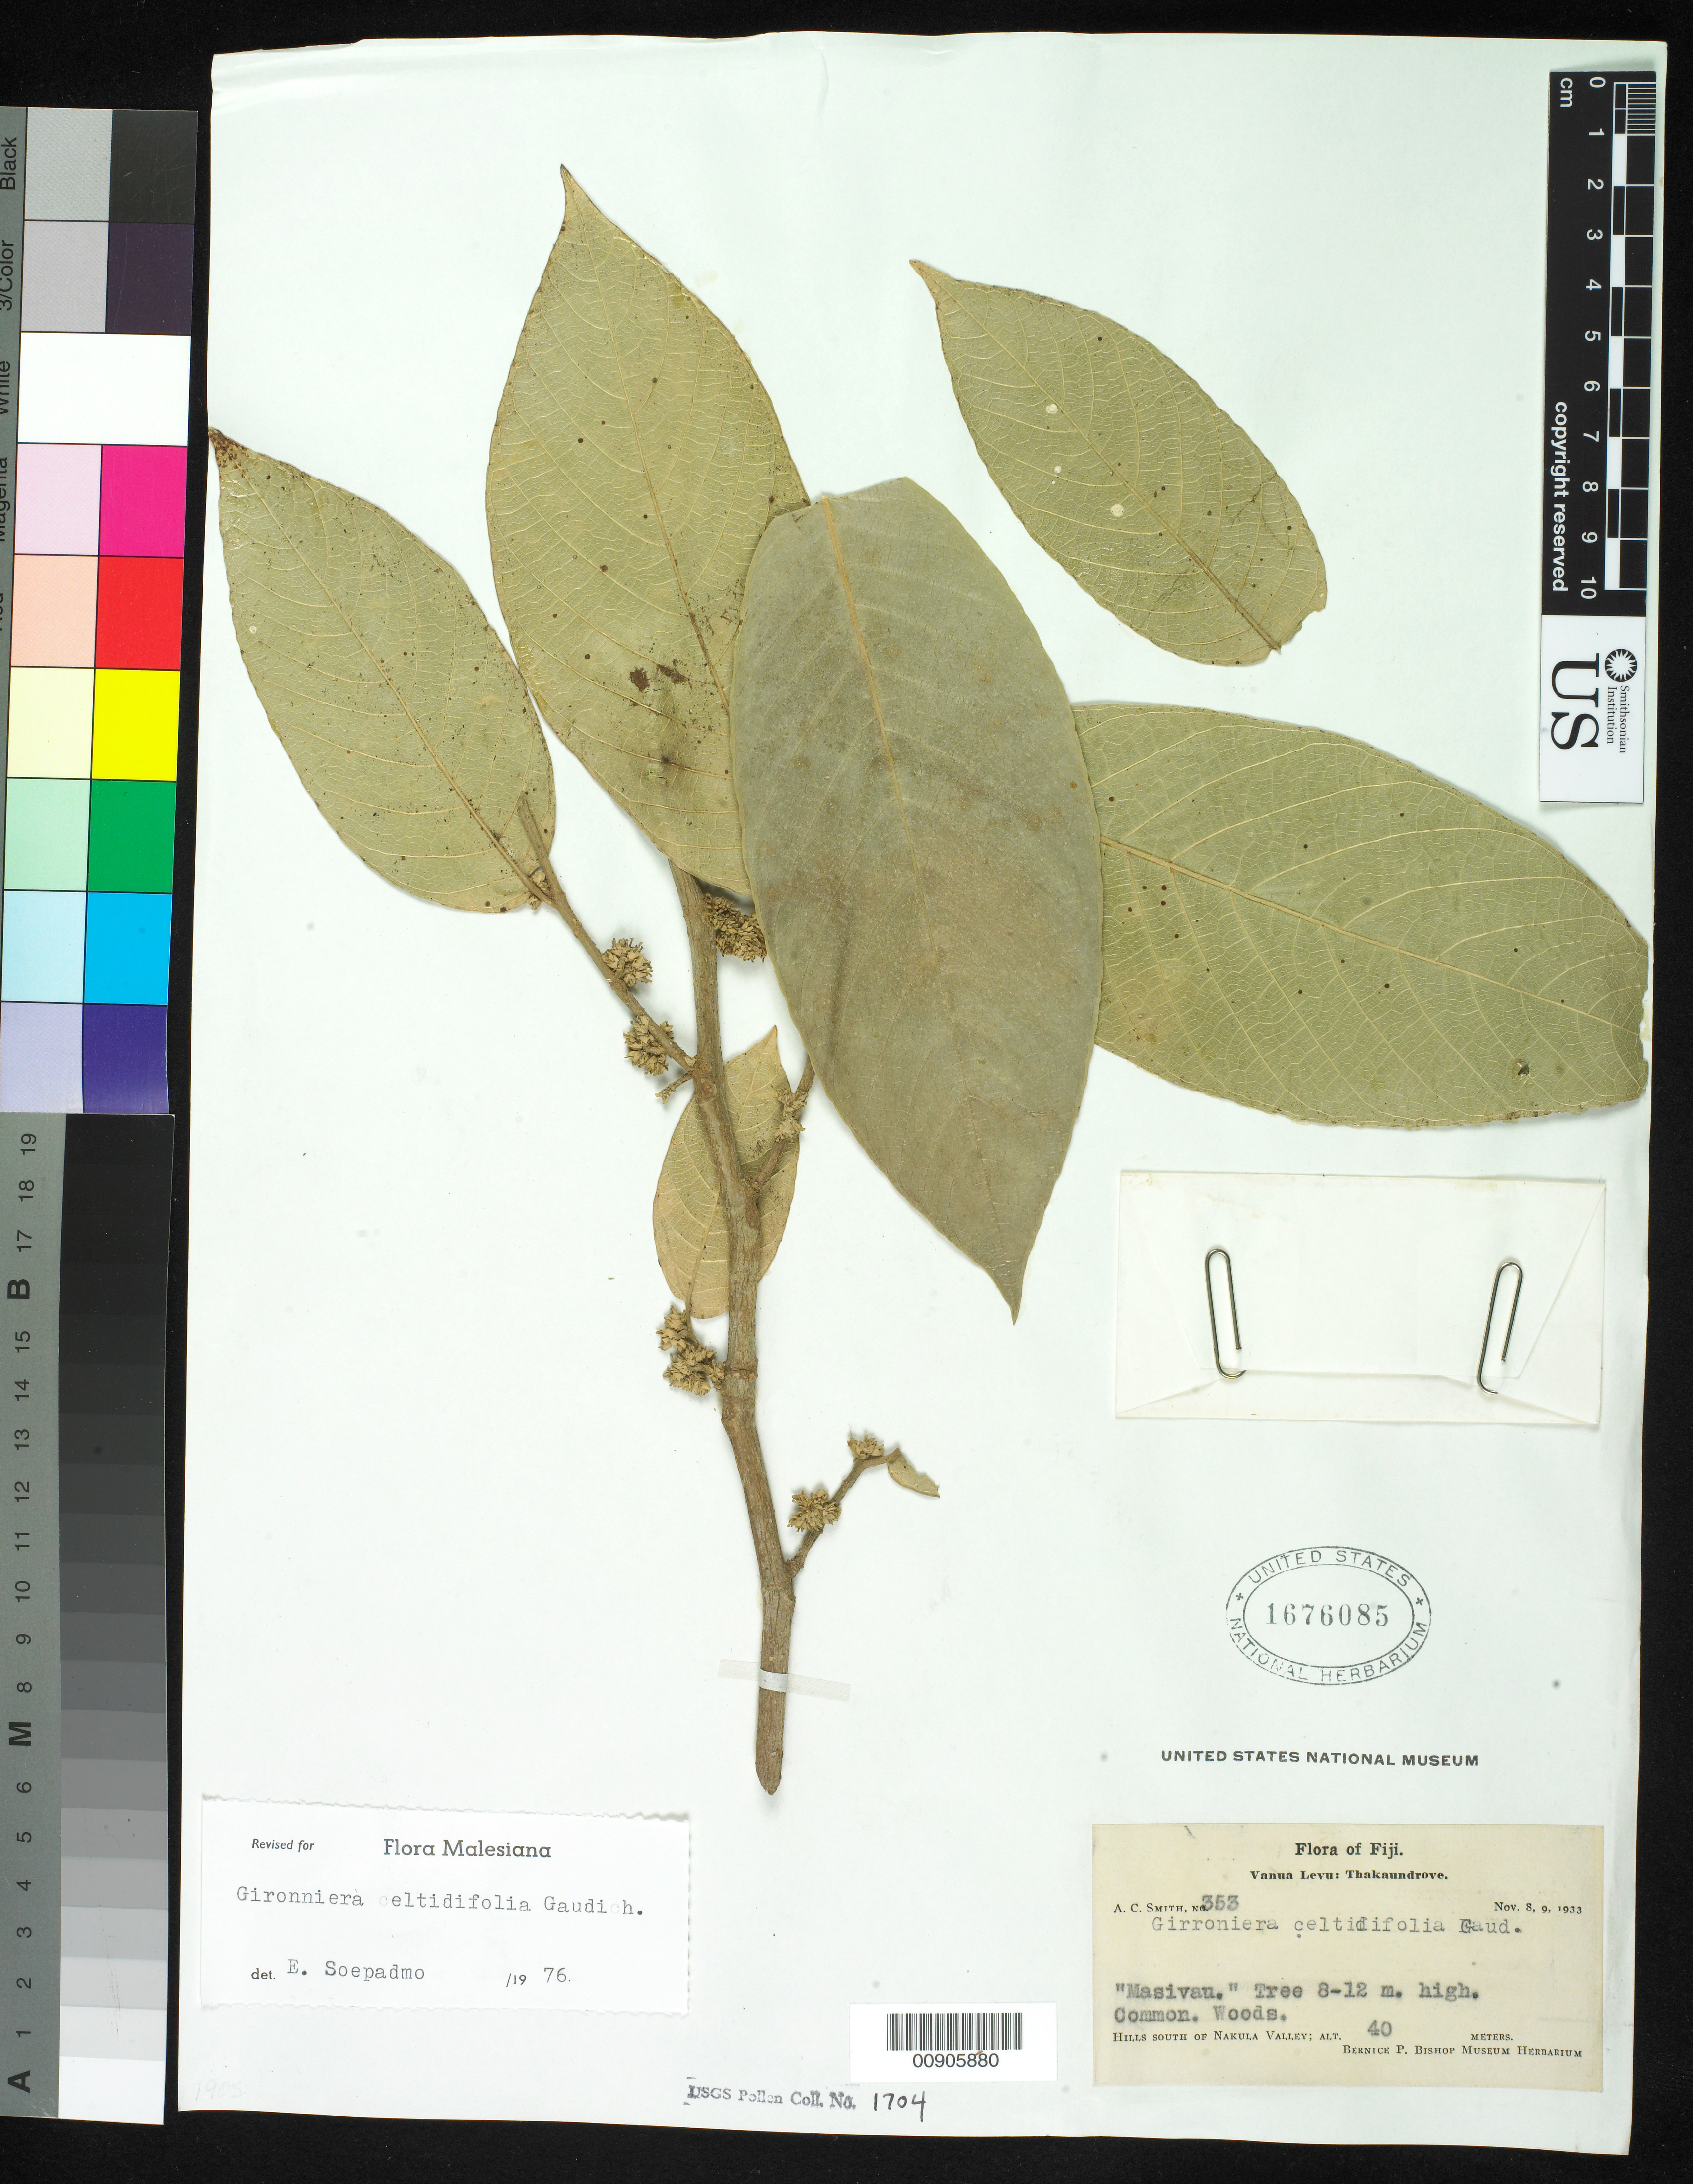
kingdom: Plantae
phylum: Tracheophyta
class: Magnoliopsida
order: Rosales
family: Cannabaceae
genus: Gironniera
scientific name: Gironniera celtidifolia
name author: Gaudich.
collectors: C. A. Smith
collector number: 353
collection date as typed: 08 Nov 1933 and 09 Nov 1933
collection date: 1933-11-08,1933-11-09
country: Fiji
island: Vanua Levu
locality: Thakaundrove, hills south of Nakula Valley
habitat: woods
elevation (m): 40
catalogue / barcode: US 1676085